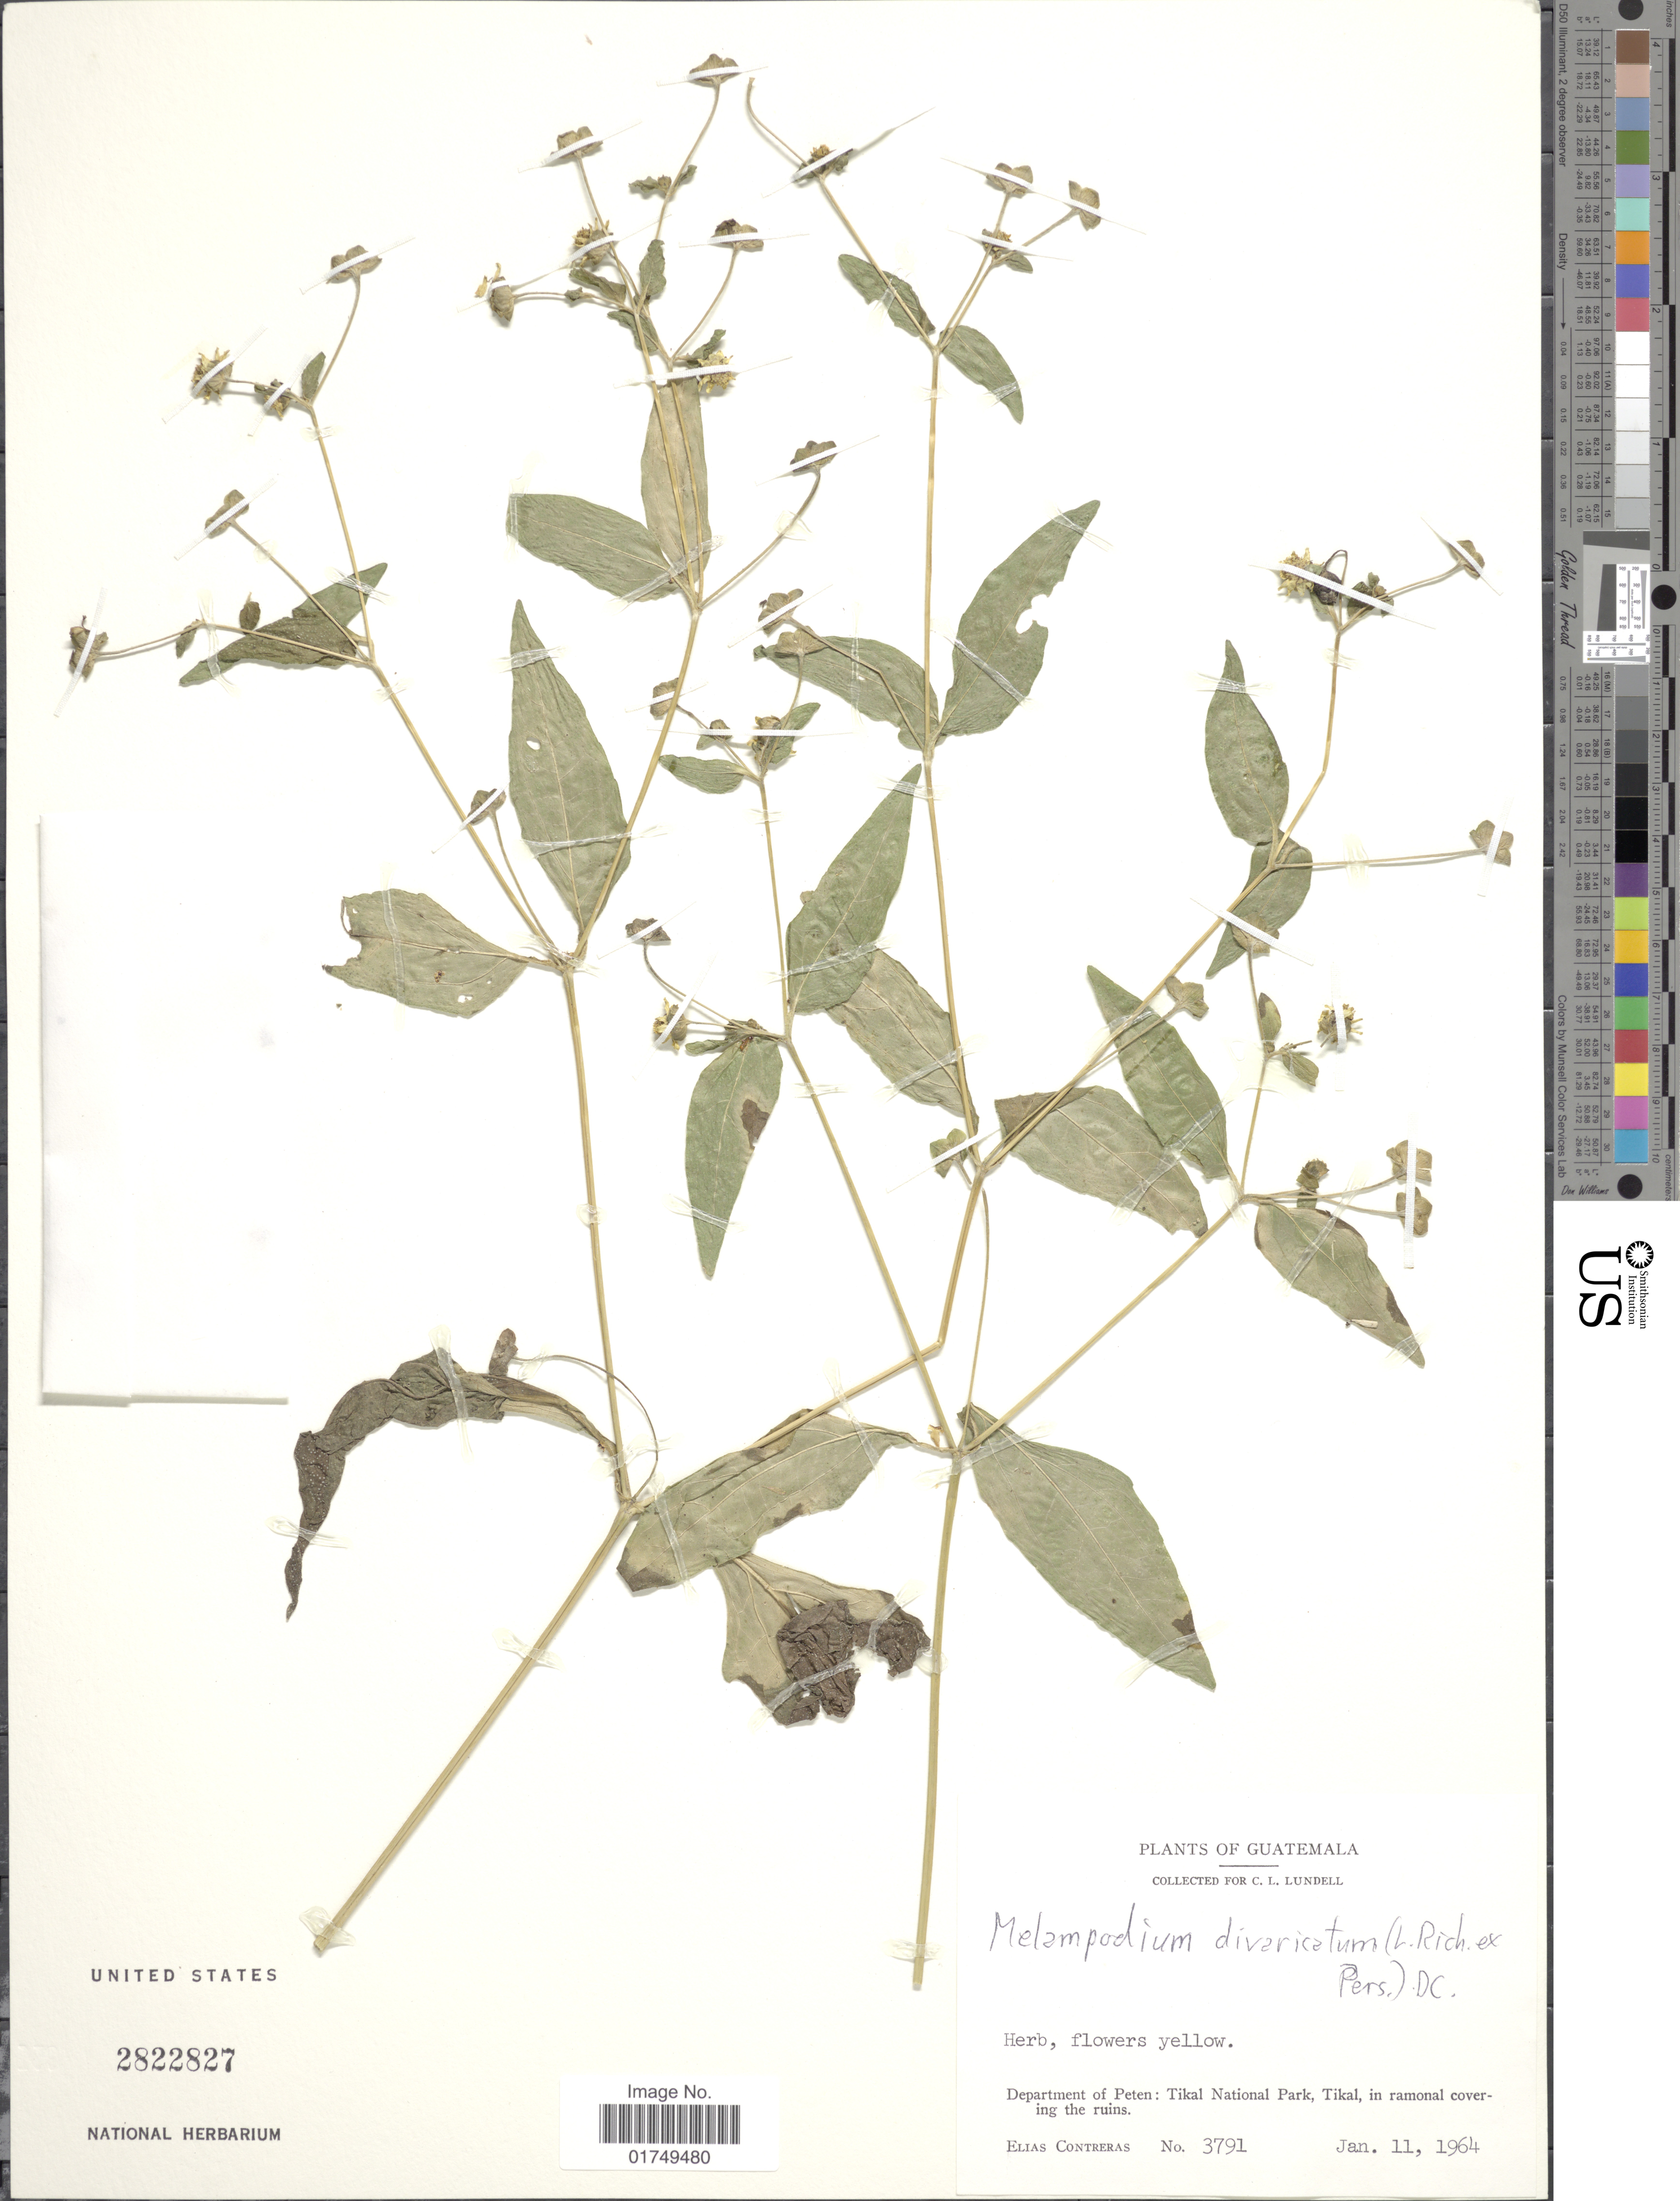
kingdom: Plantae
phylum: Tracheophyta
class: Magnoliopsida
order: Asterales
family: Asteraceae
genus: Melampodium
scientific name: Melampodium divaricatum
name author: (Rich.) DC.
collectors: E. Contreras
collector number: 3791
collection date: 1964-01-11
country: Guatemala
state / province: El Petén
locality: Department of Peten: Tikal National Park, in ramonal covering the ruins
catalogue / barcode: US 2822827